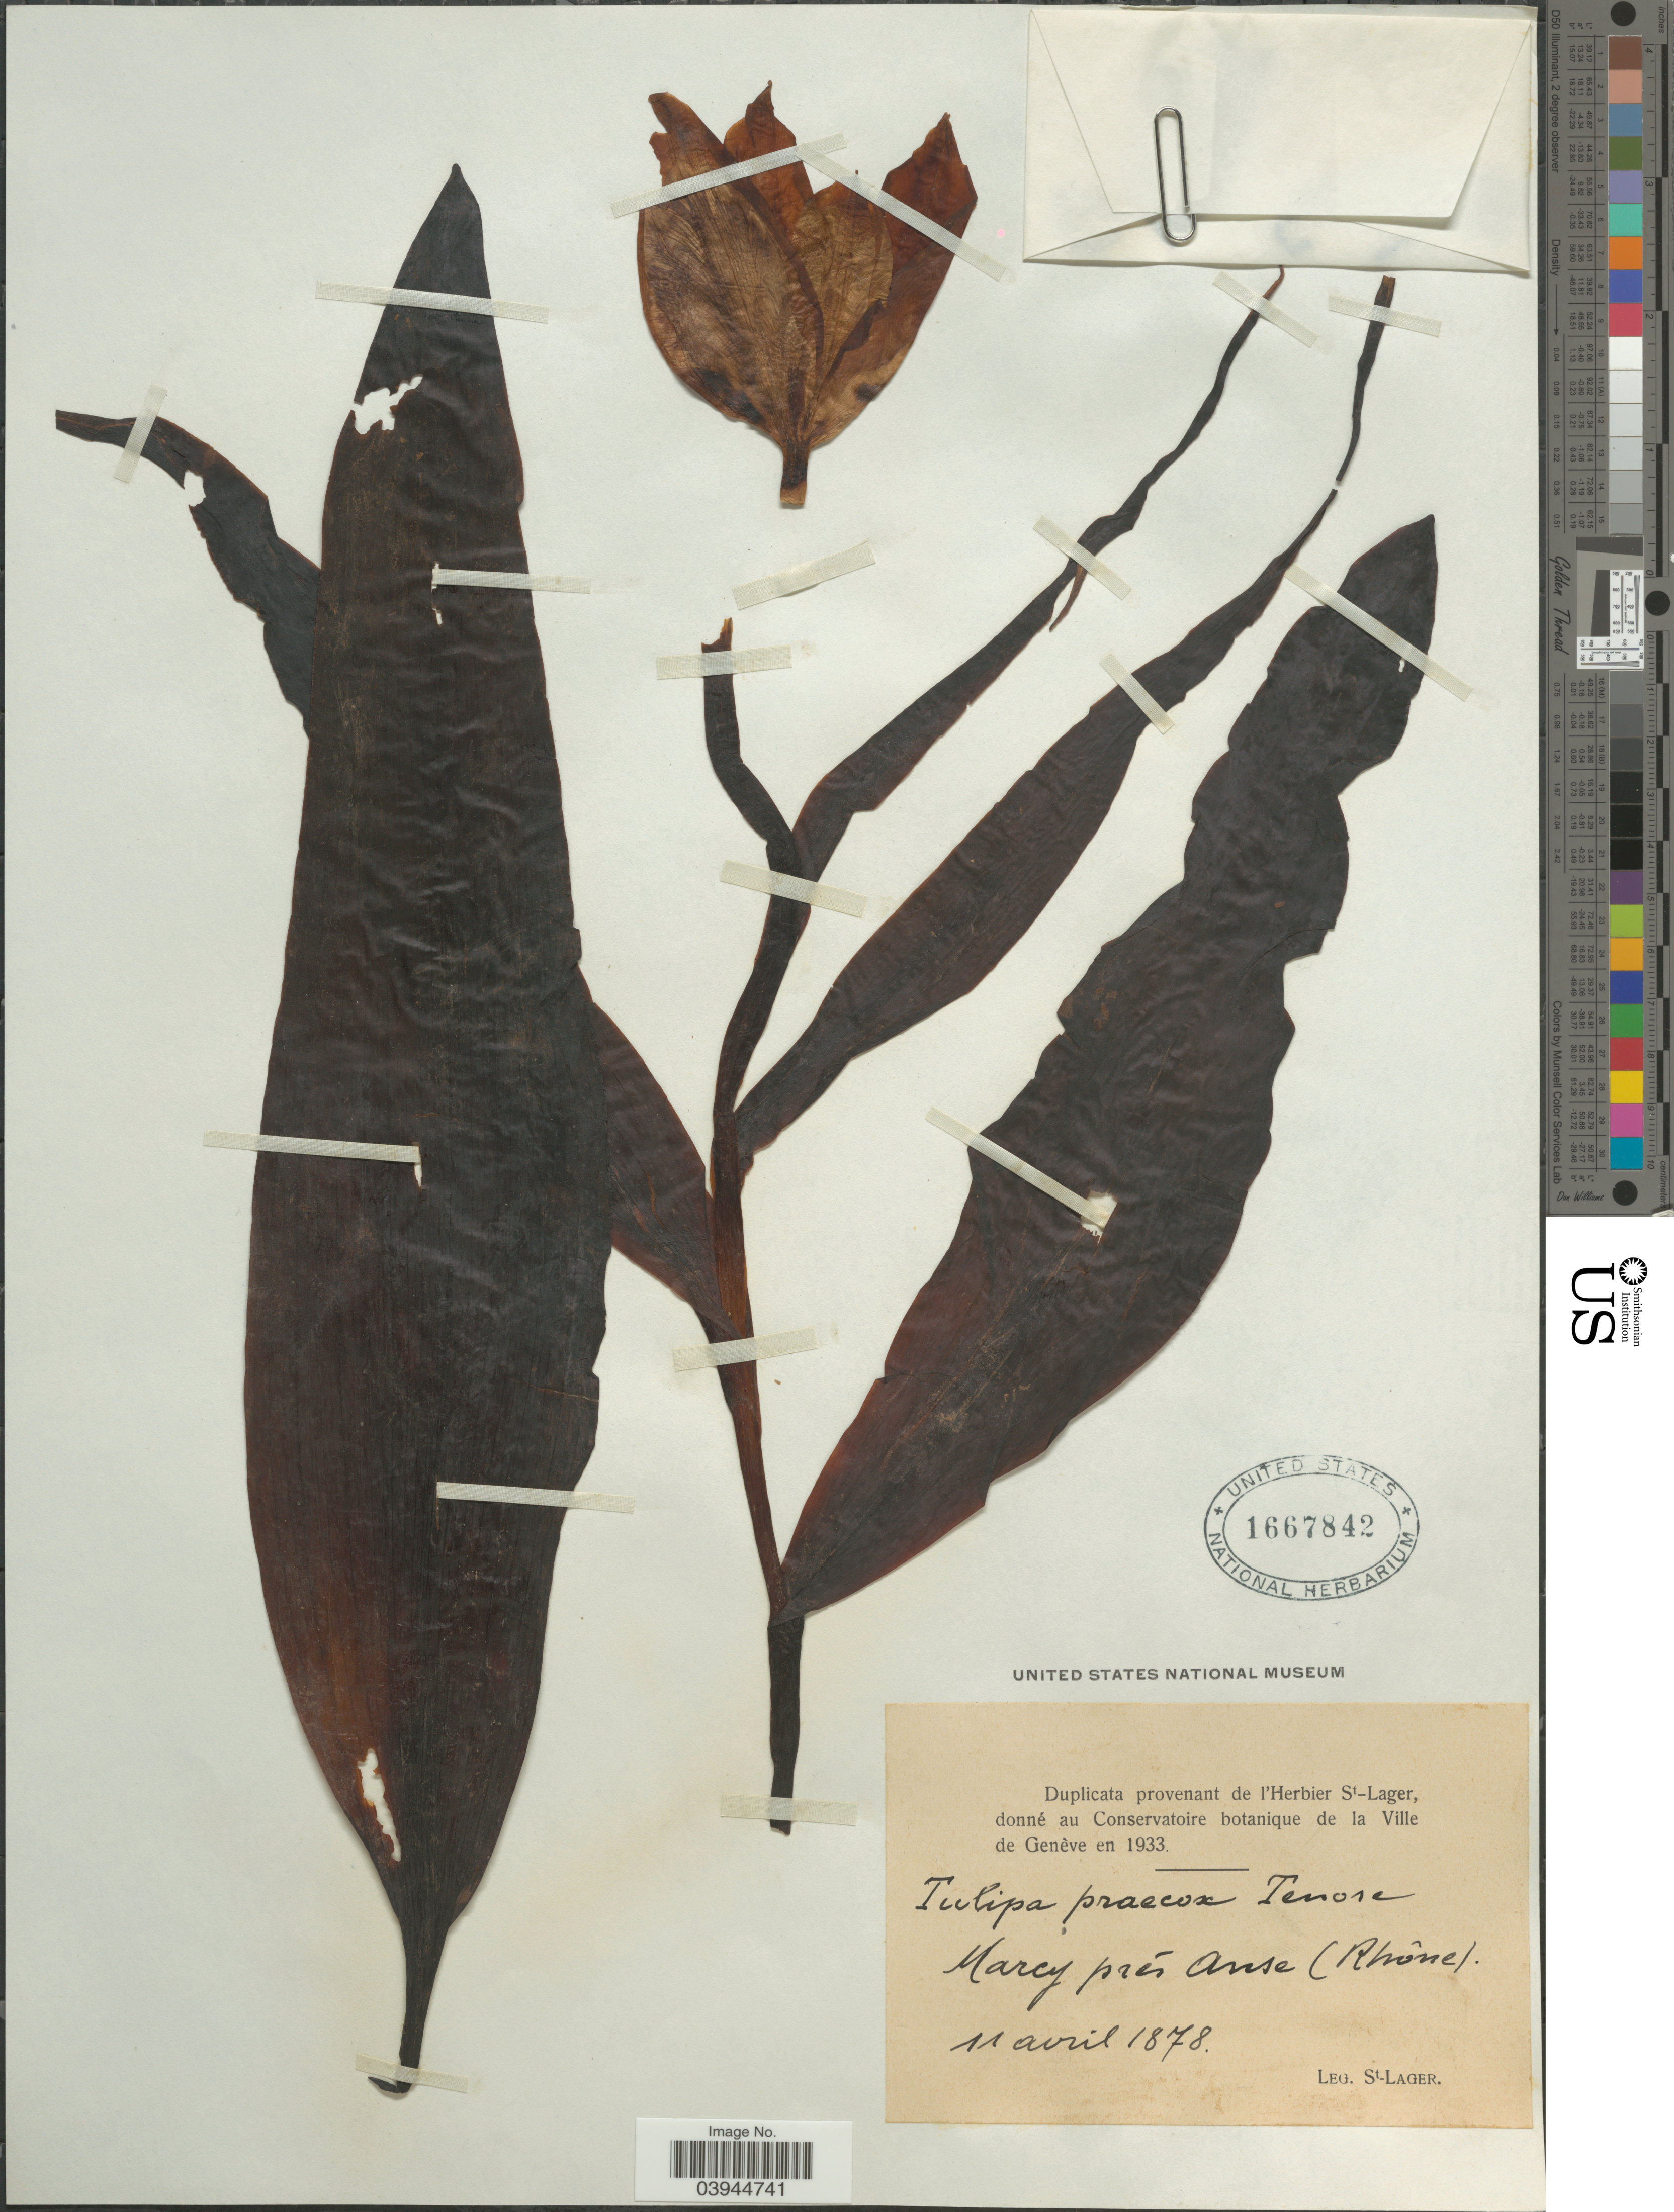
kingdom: Plantae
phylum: Tracheophyta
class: Liliopsida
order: Liliales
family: Liliaceae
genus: Tulipa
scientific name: Tulipa praecox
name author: Cav.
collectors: -. St. Lager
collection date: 1878-04-11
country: France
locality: Marcy prés Anse (Rhône).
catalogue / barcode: US 1667842